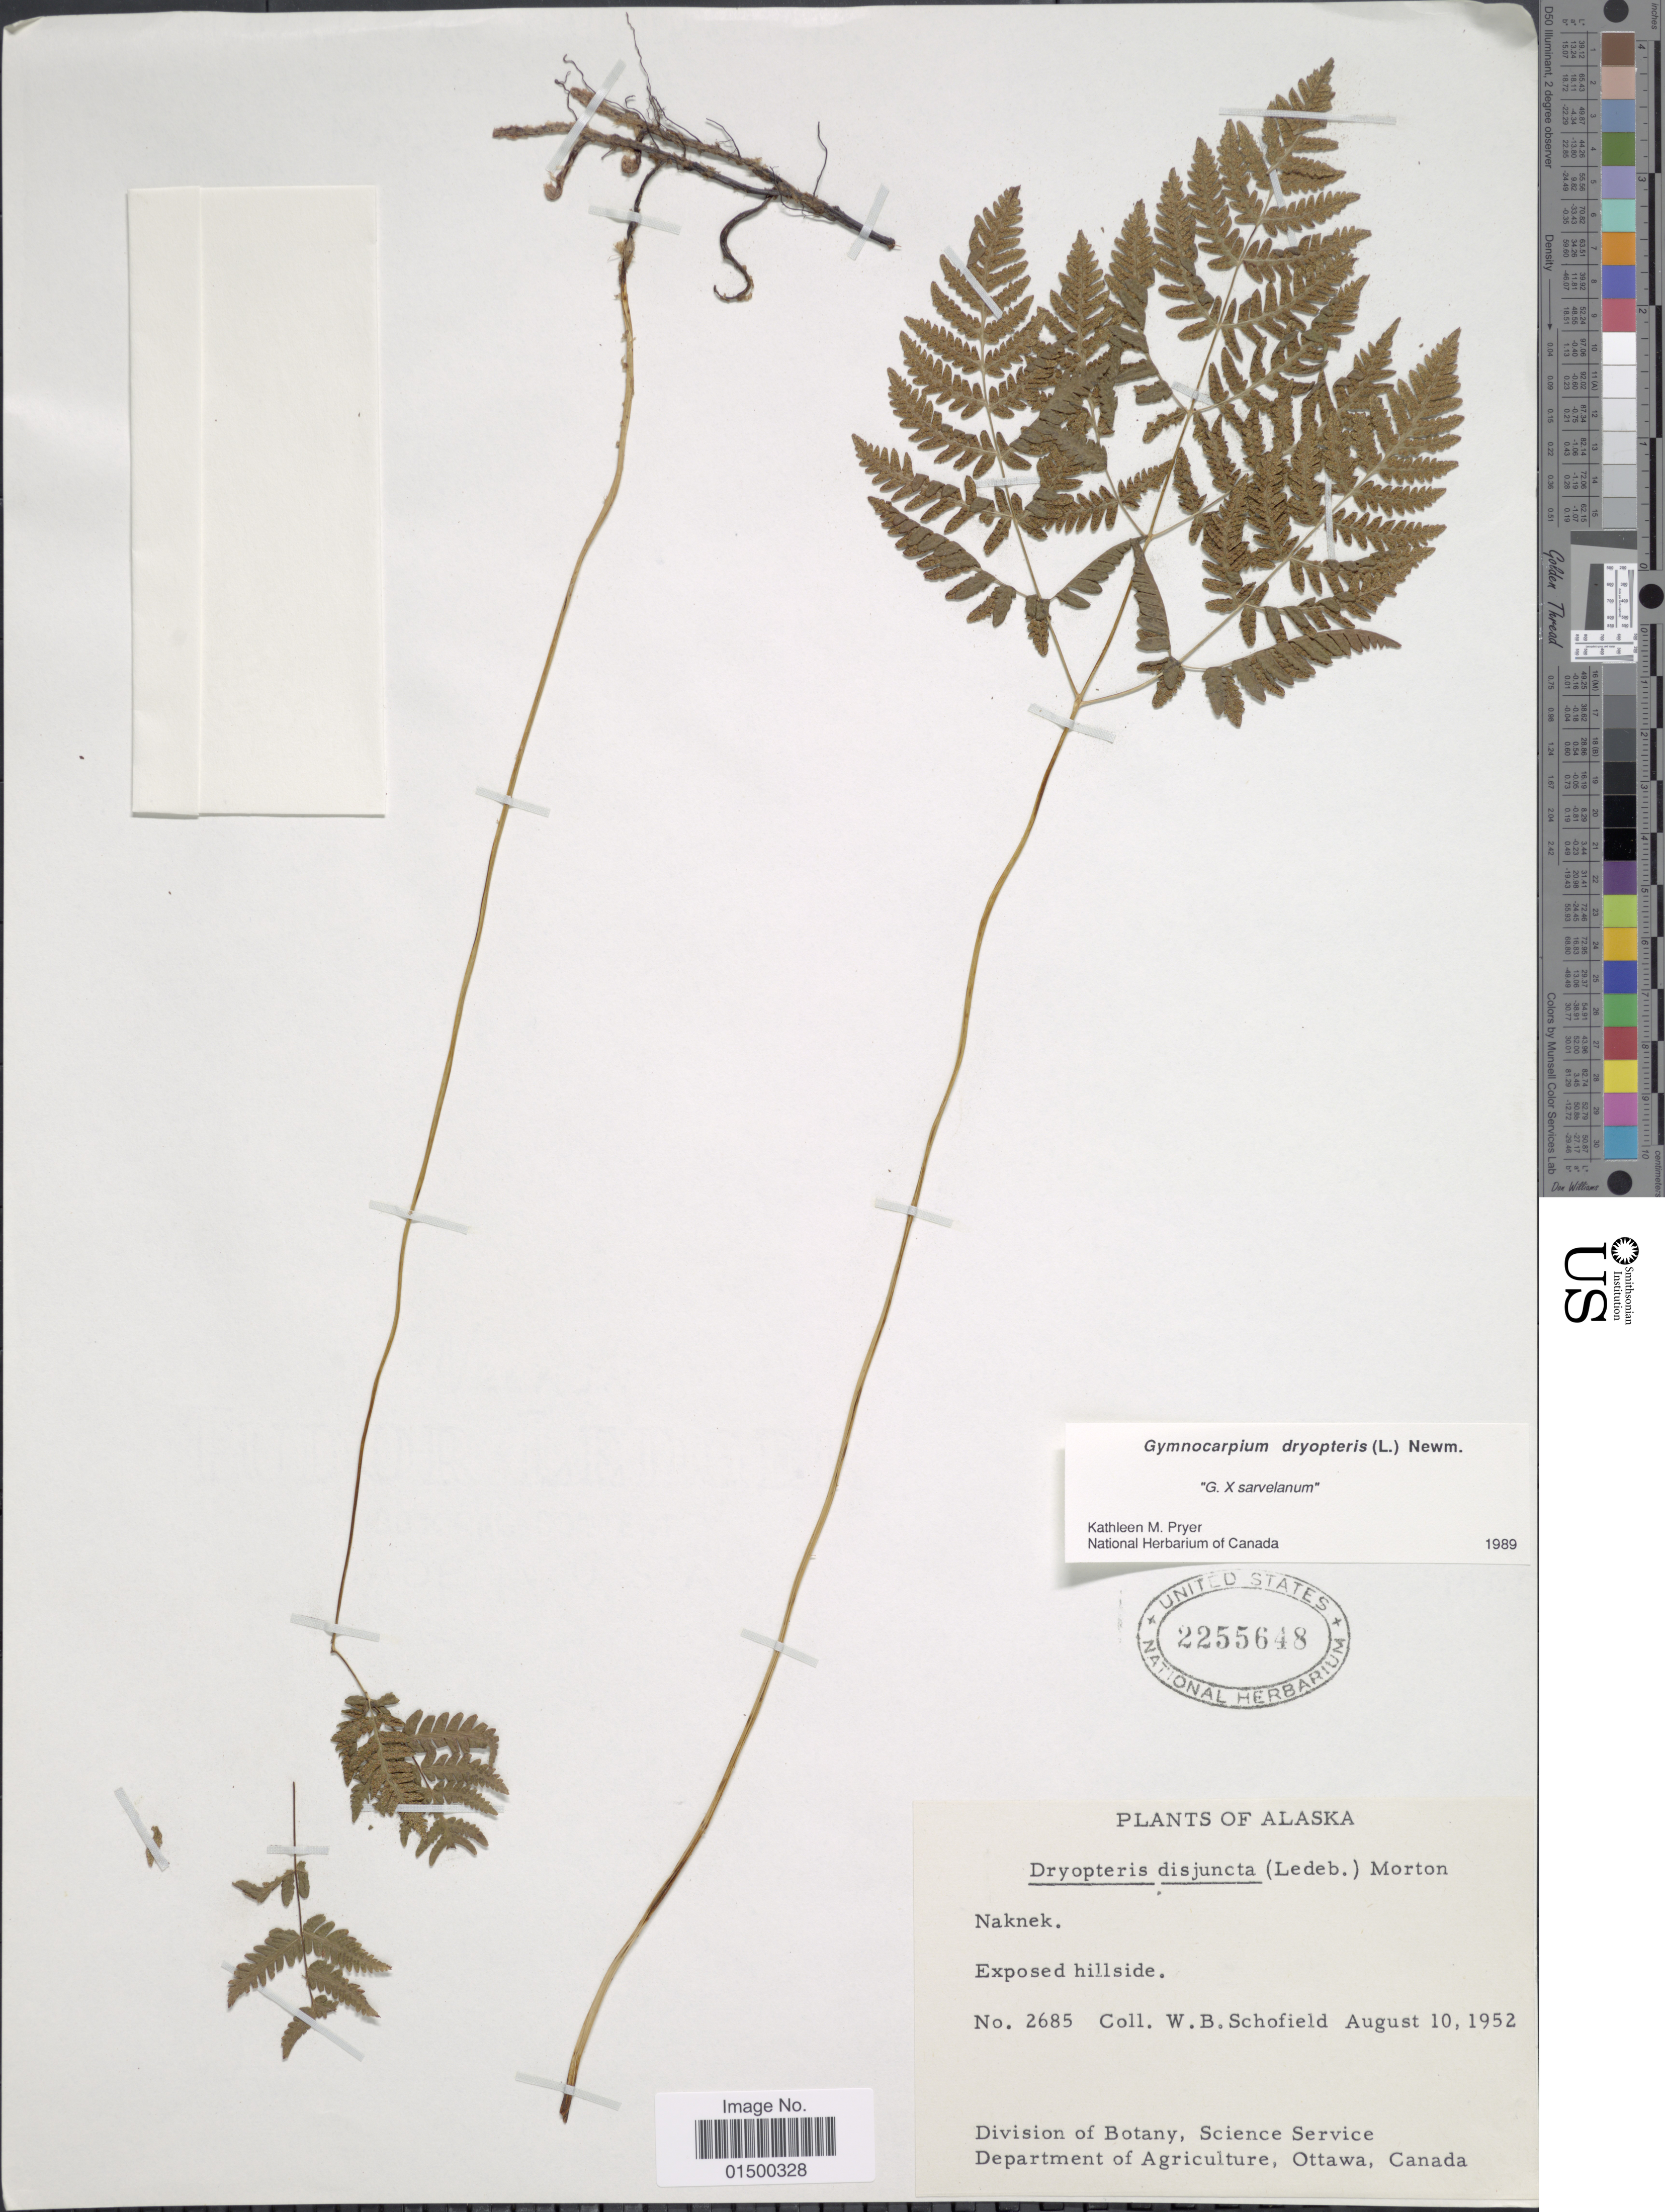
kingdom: Plantae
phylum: Tracheophyta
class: Polypodiopsida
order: Polypodiales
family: Cystopteridaceae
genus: Gymnocarpium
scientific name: Gymnocarpium dryopteris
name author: (L.) Newman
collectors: W. Schofield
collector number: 2685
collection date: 1952-08-10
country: United States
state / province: Alaska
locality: Natnek, Exposed hillside,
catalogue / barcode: US 2255648